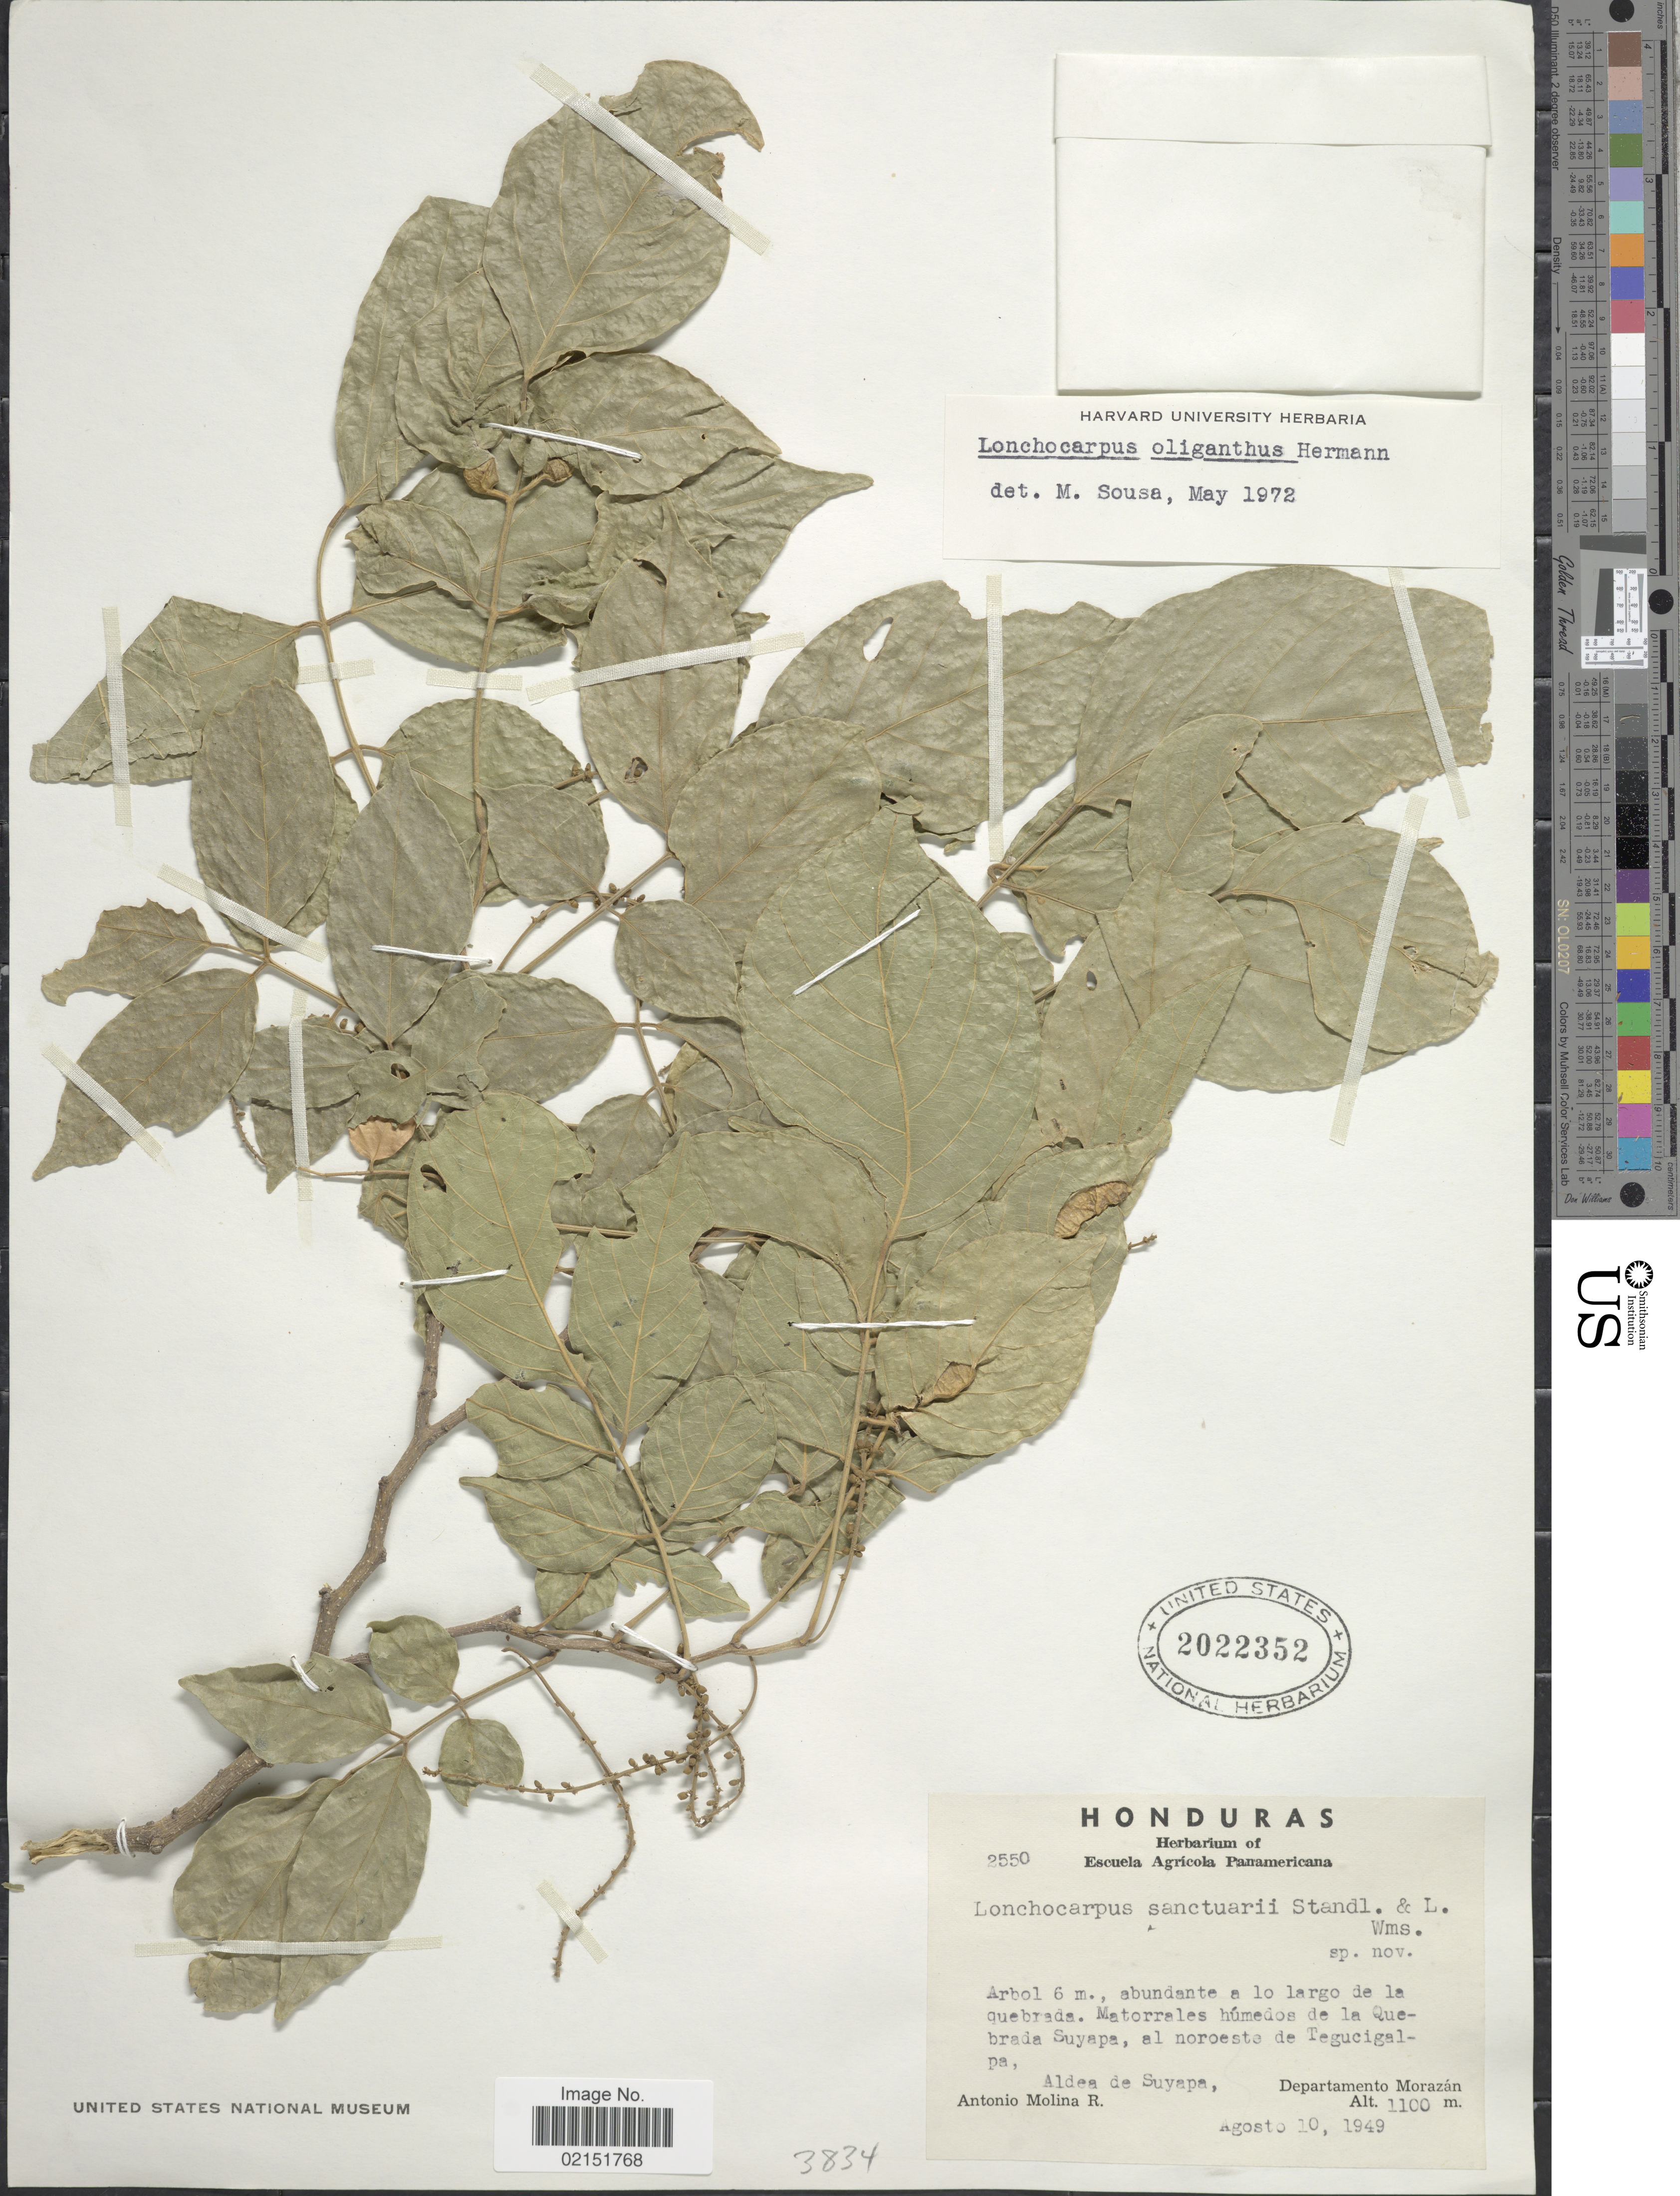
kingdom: Plantae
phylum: Tracheophyta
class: Magnoliopsida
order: Fabales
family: Fabaceae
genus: Lonchocarpus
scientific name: Lonchocarpus oliganthus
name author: F.J. Herm.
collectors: A. Molina R.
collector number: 2550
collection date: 1949-08-10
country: Honduras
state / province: Fco. Morazán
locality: Abundante a lo largo de la quebrada, Matorrales humedos de la Quebrada Suyapa, al noroeste de Tegucigalpa, Aldea de Suyapa, departamento Morazan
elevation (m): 1100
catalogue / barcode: US 2022352